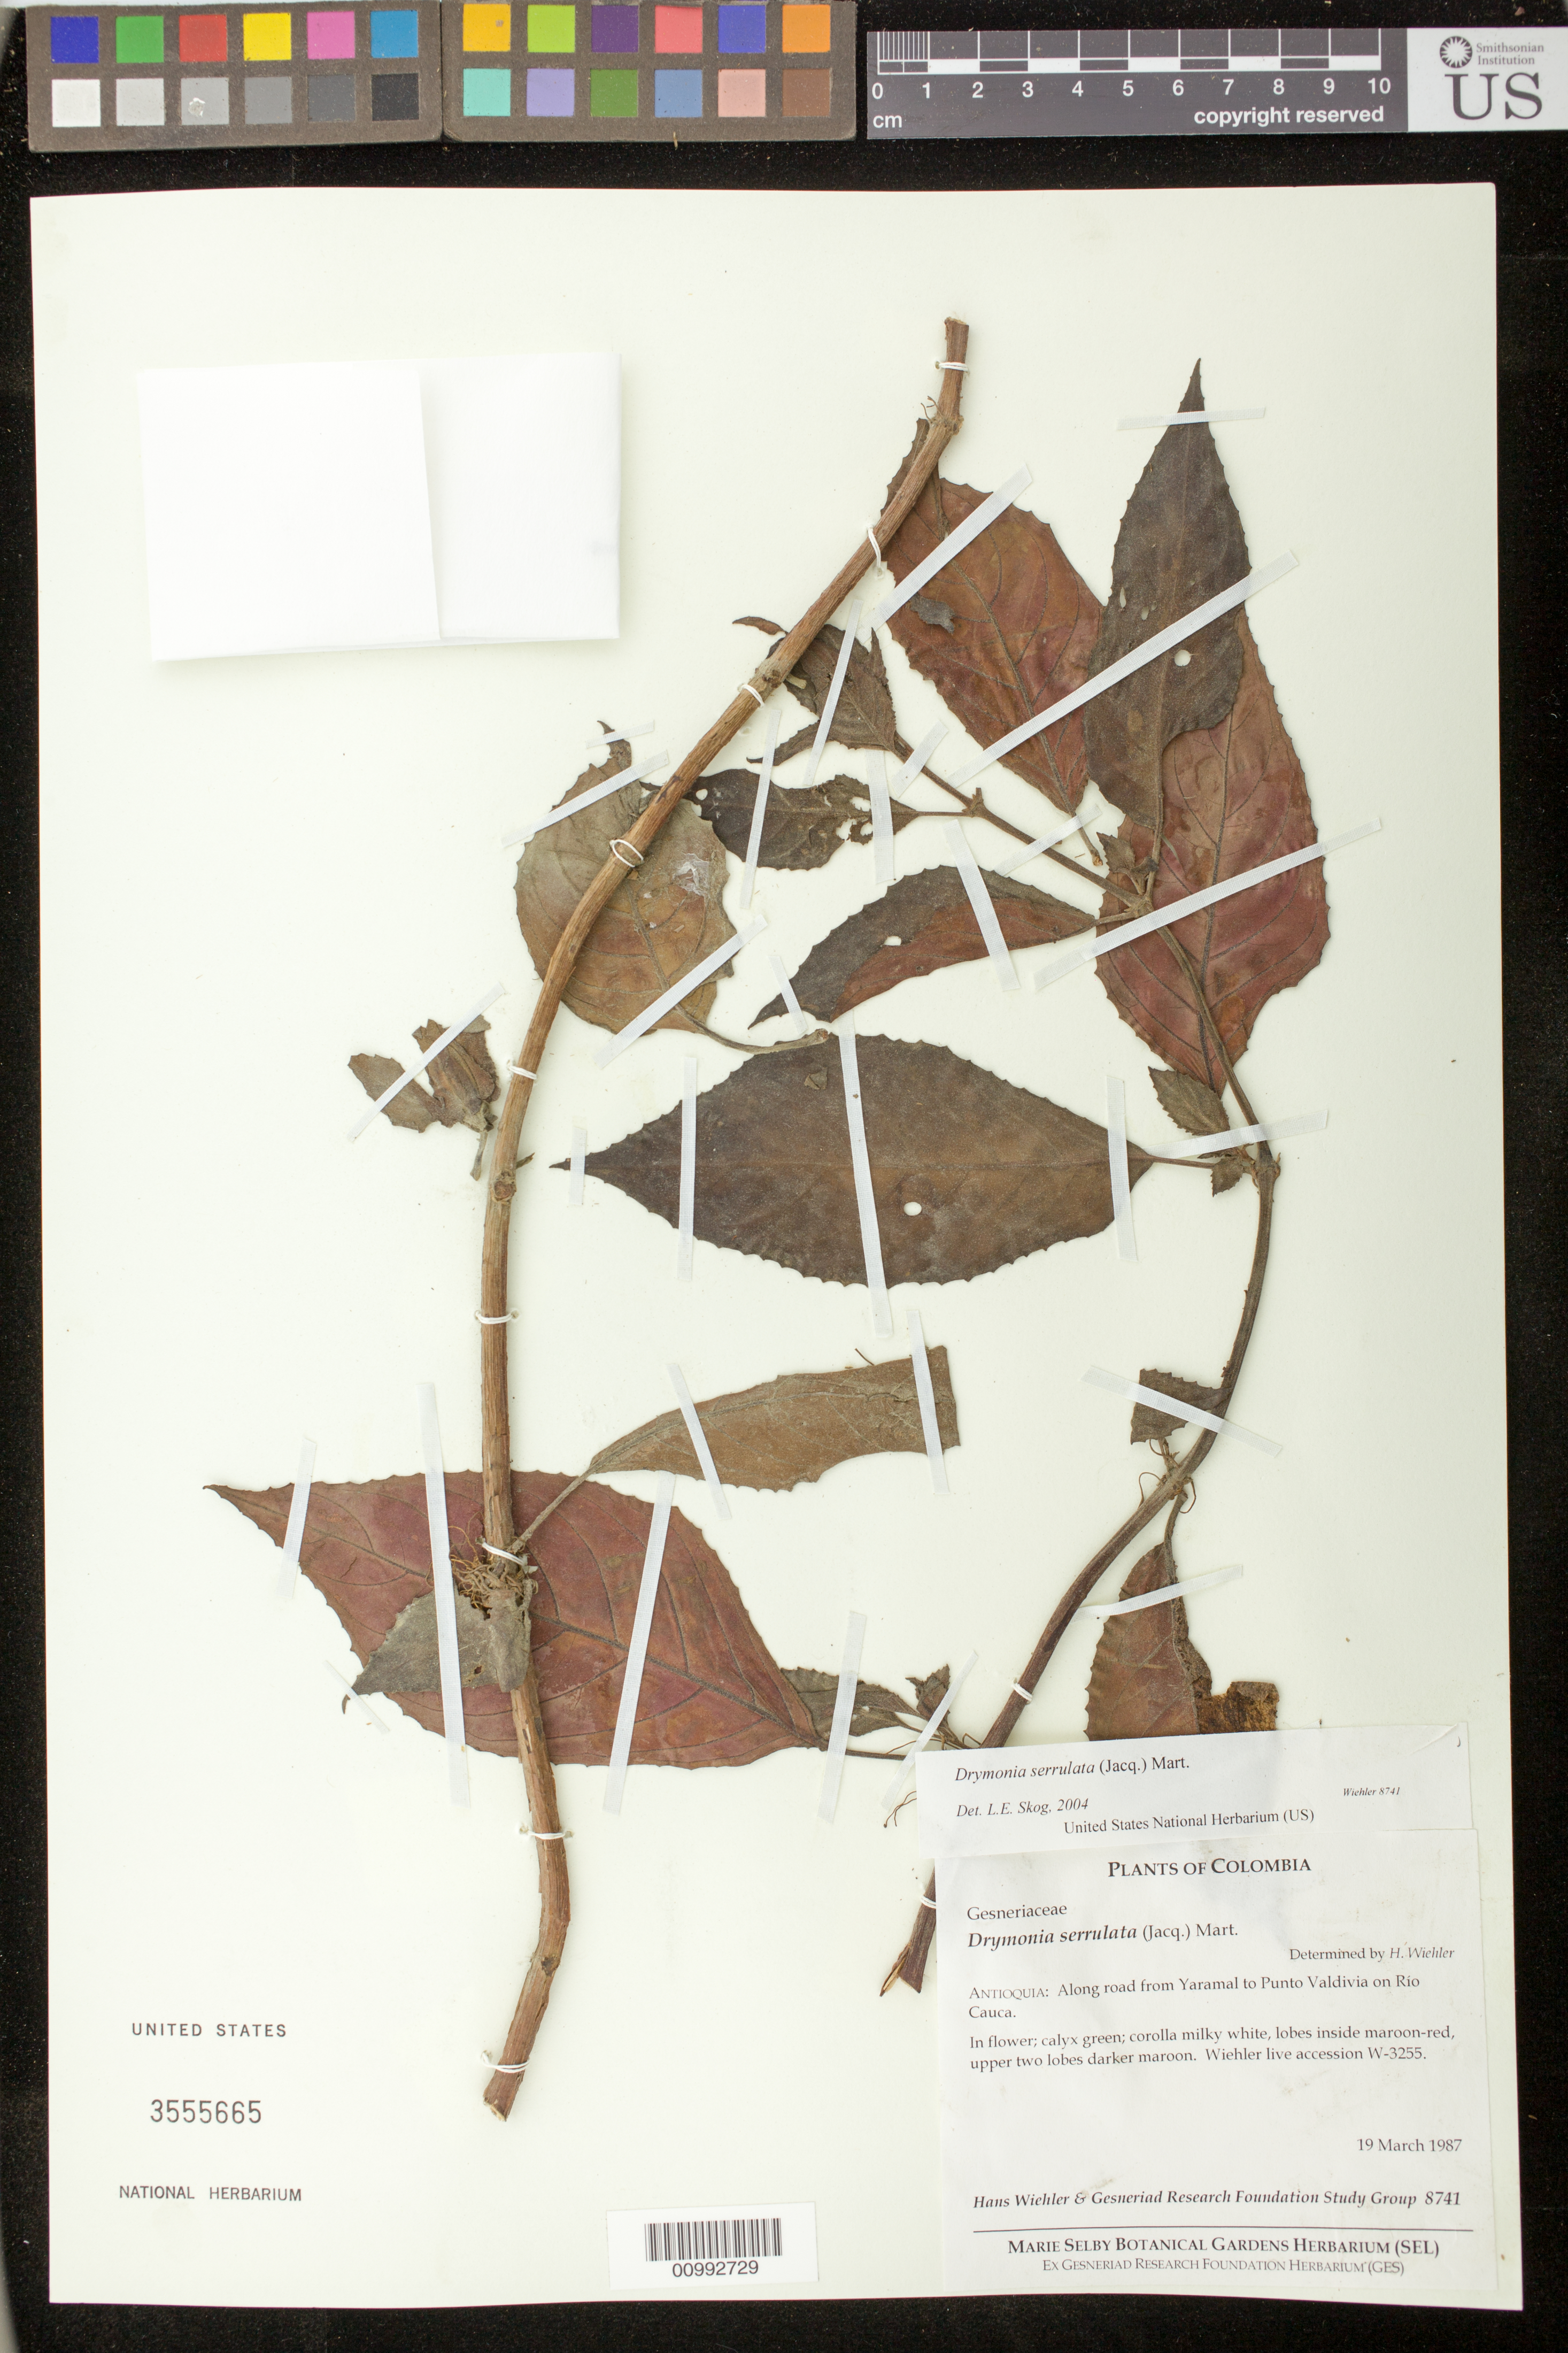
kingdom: Plantae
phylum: Tracheophyta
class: Magnoliopsida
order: Lamiales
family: Gesneriaceae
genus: Drymonia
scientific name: Drymonia serrulata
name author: (Jacq.) Mart.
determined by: Skog, Laurence E.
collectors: H. J. Wiehler & GRF Study Group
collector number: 8741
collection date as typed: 19 Mar 1987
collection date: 1987-03-19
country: Colombia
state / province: Antioquia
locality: Antioquia: along road from Yarumal to Punto Valdivia on Rio Cauca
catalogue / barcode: US 3555665